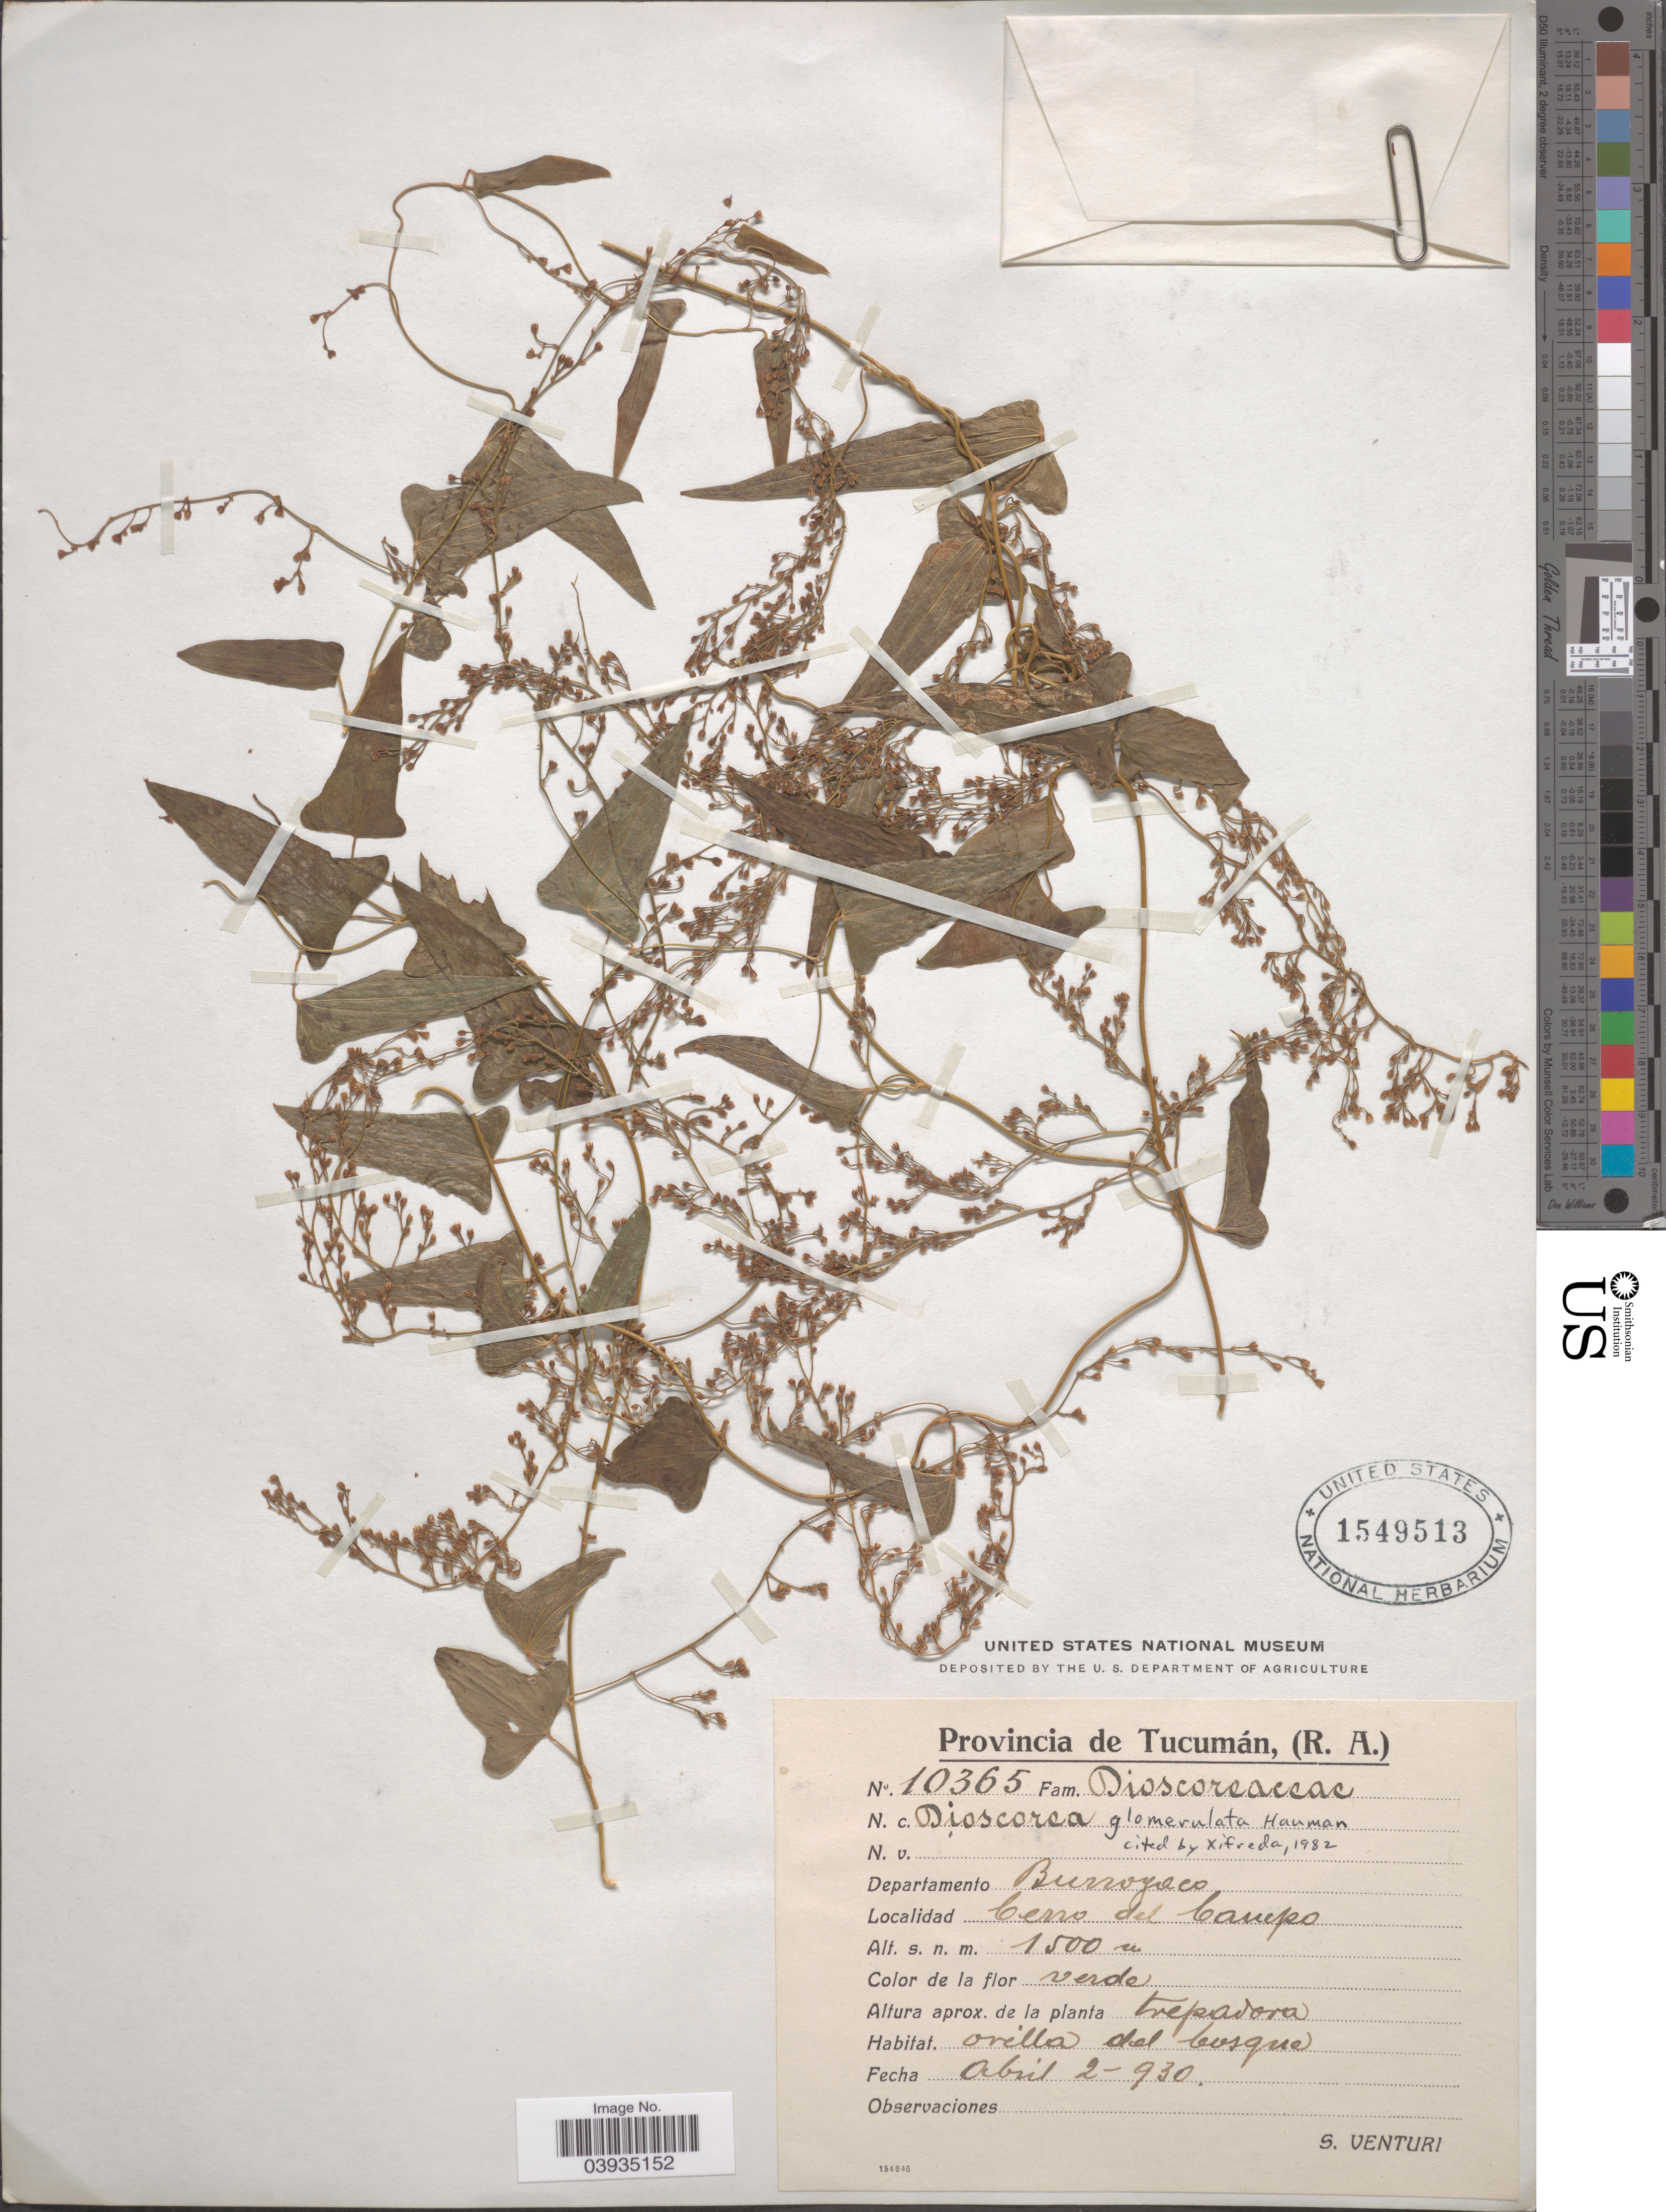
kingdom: Plantae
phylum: Tracheophyta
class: Liliopsida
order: Dioscoreales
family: Dioscoreaceae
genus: Dioscorea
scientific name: Dioscorea glomerulata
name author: Hauman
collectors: S. Venturi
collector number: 10365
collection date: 1930-04-02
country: Argentina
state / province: Tucuman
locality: Departamento Burruyacú. Cerro del Campo.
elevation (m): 1500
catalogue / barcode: US 1549513